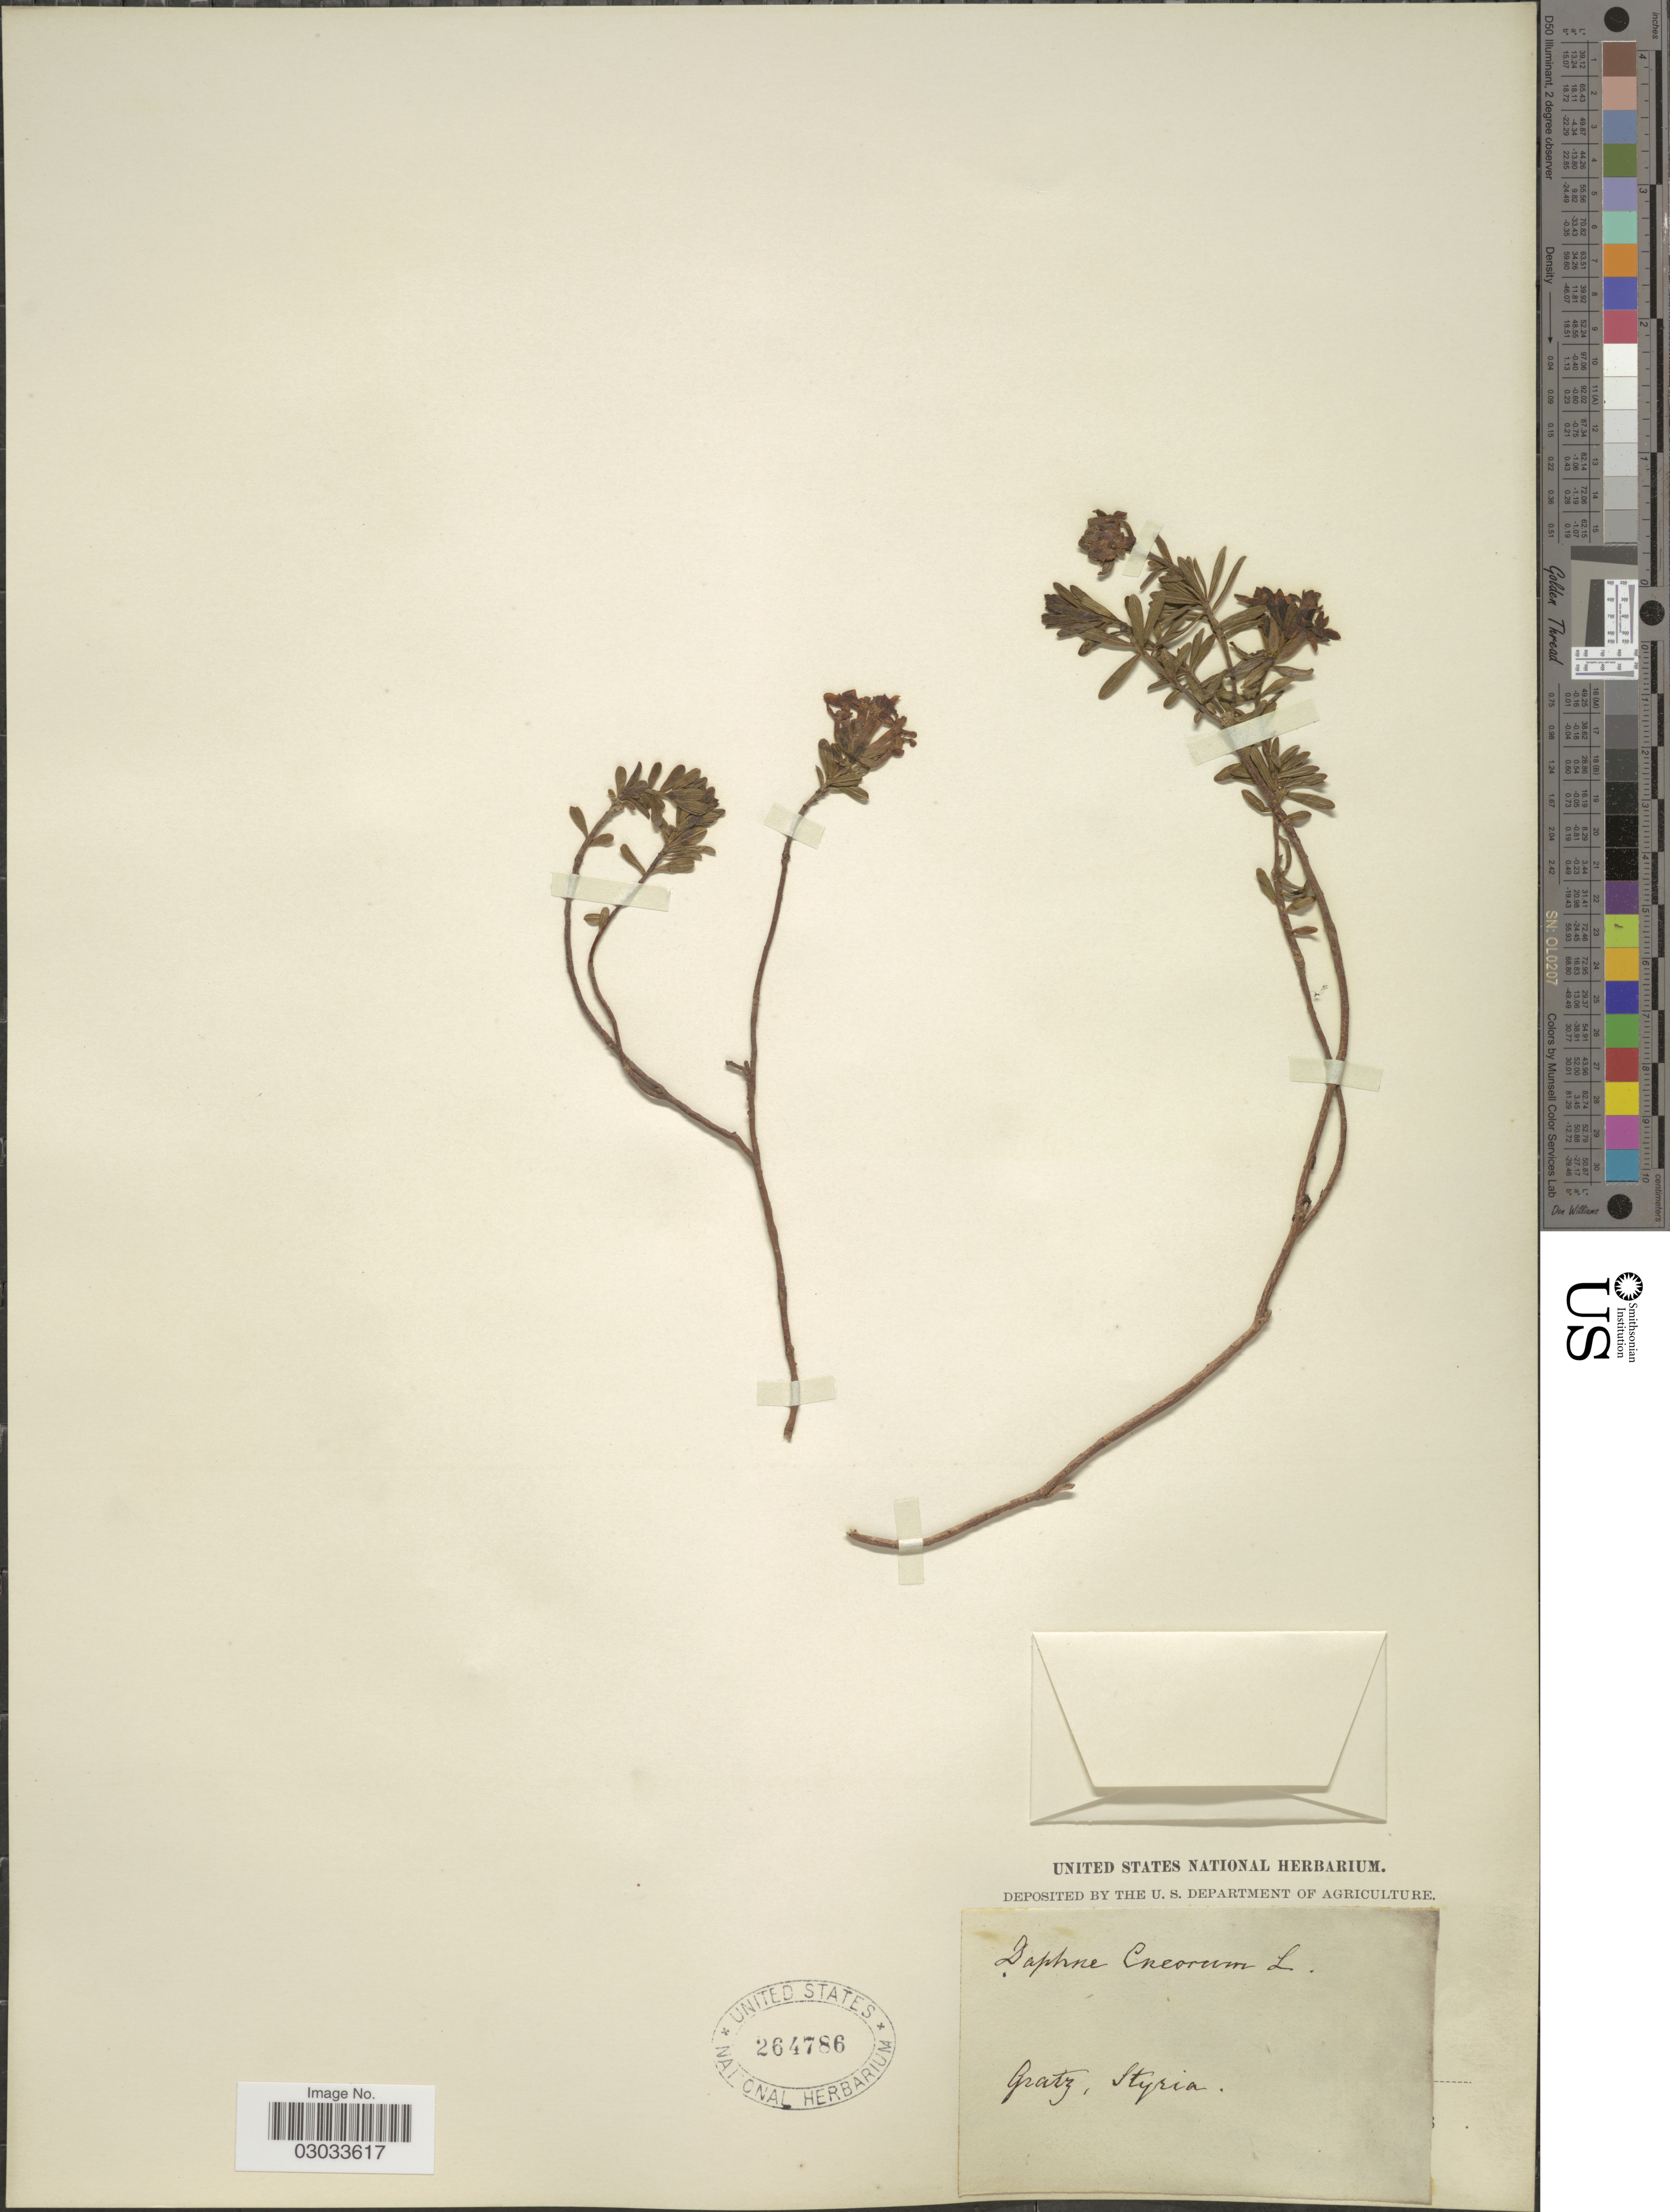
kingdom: Plantae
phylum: Tracheophyta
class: Magnoliopsida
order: Malvales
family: Thymelaeaceae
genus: Daphne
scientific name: Daphne cneorum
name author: L.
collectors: ex herb. United States National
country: Austria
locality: Gratz, Styria.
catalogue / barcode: US 264786